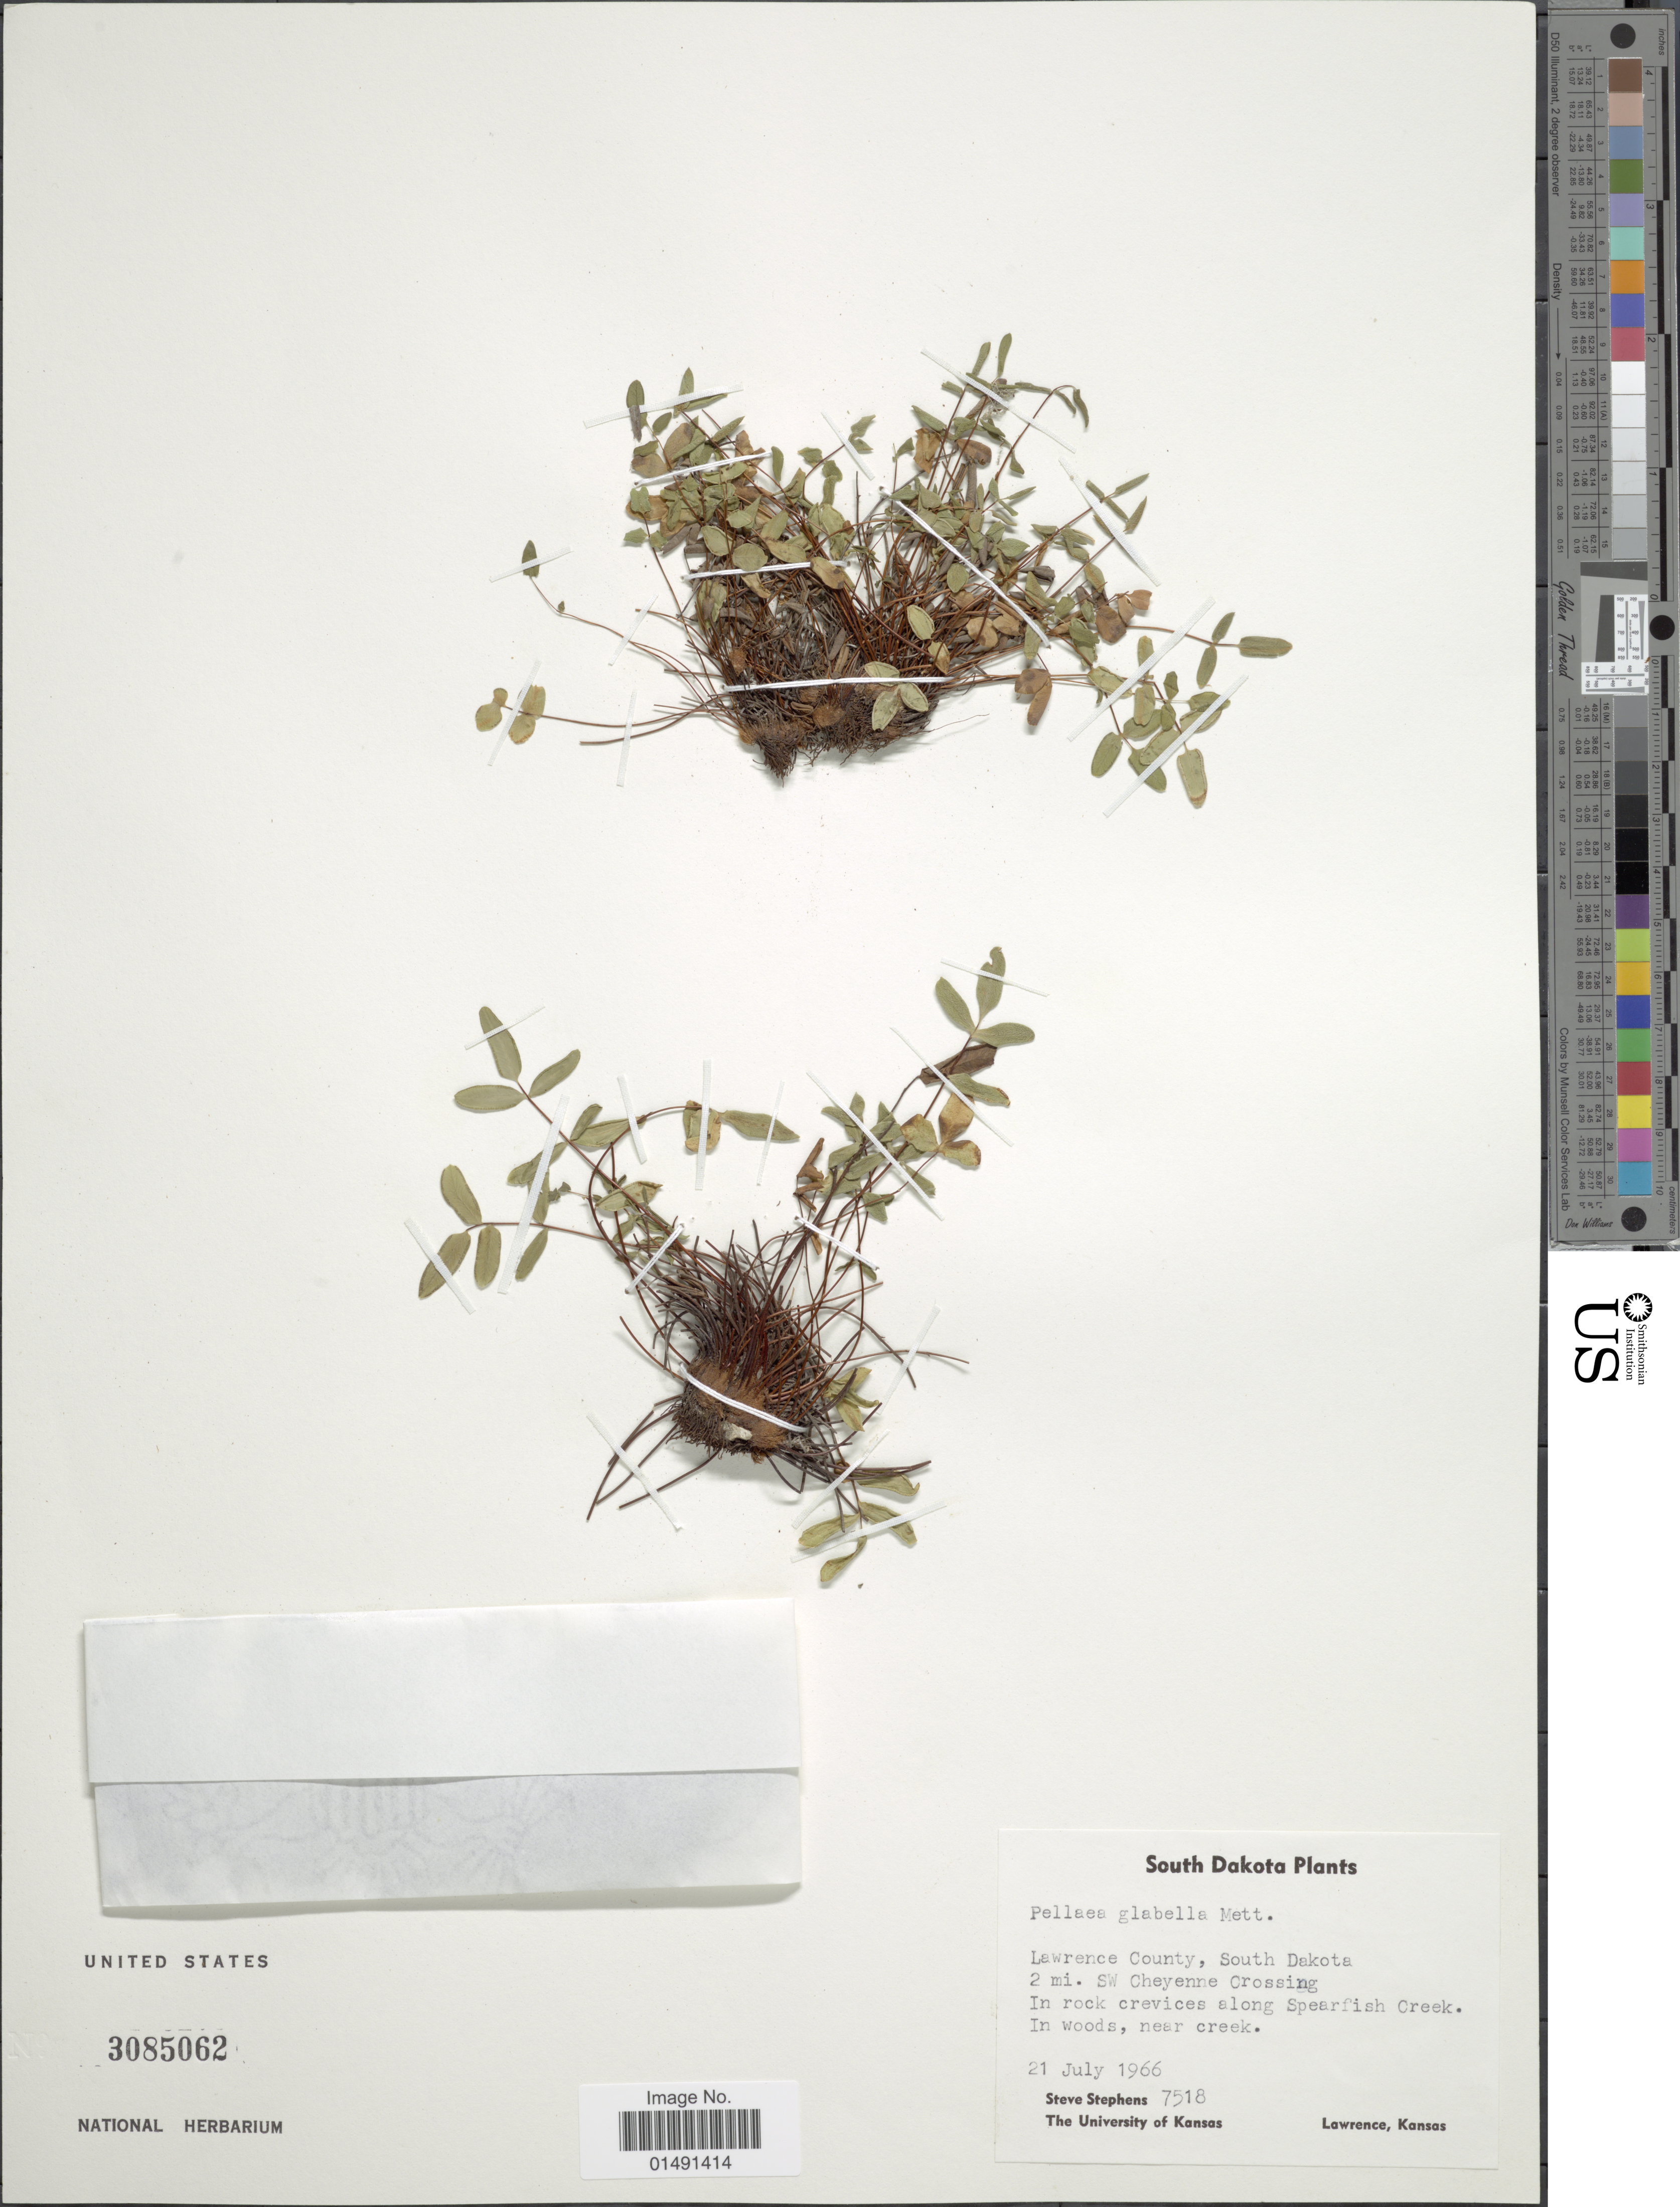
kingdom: Plantae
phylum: Tracheophyta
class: Polypodiopsida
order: Polypodiales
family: Pteridaceae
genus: Pellaea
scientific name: Pellaea glabella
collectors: S. Stephens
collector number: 7518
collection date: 1966-07-21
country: United States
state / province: South Dakota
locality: Lawrence County, 2 mi. SW Cheyenne Crossing. In rock crevices along Spearfish Creek, In woods, near creek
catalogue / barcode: US 3085062